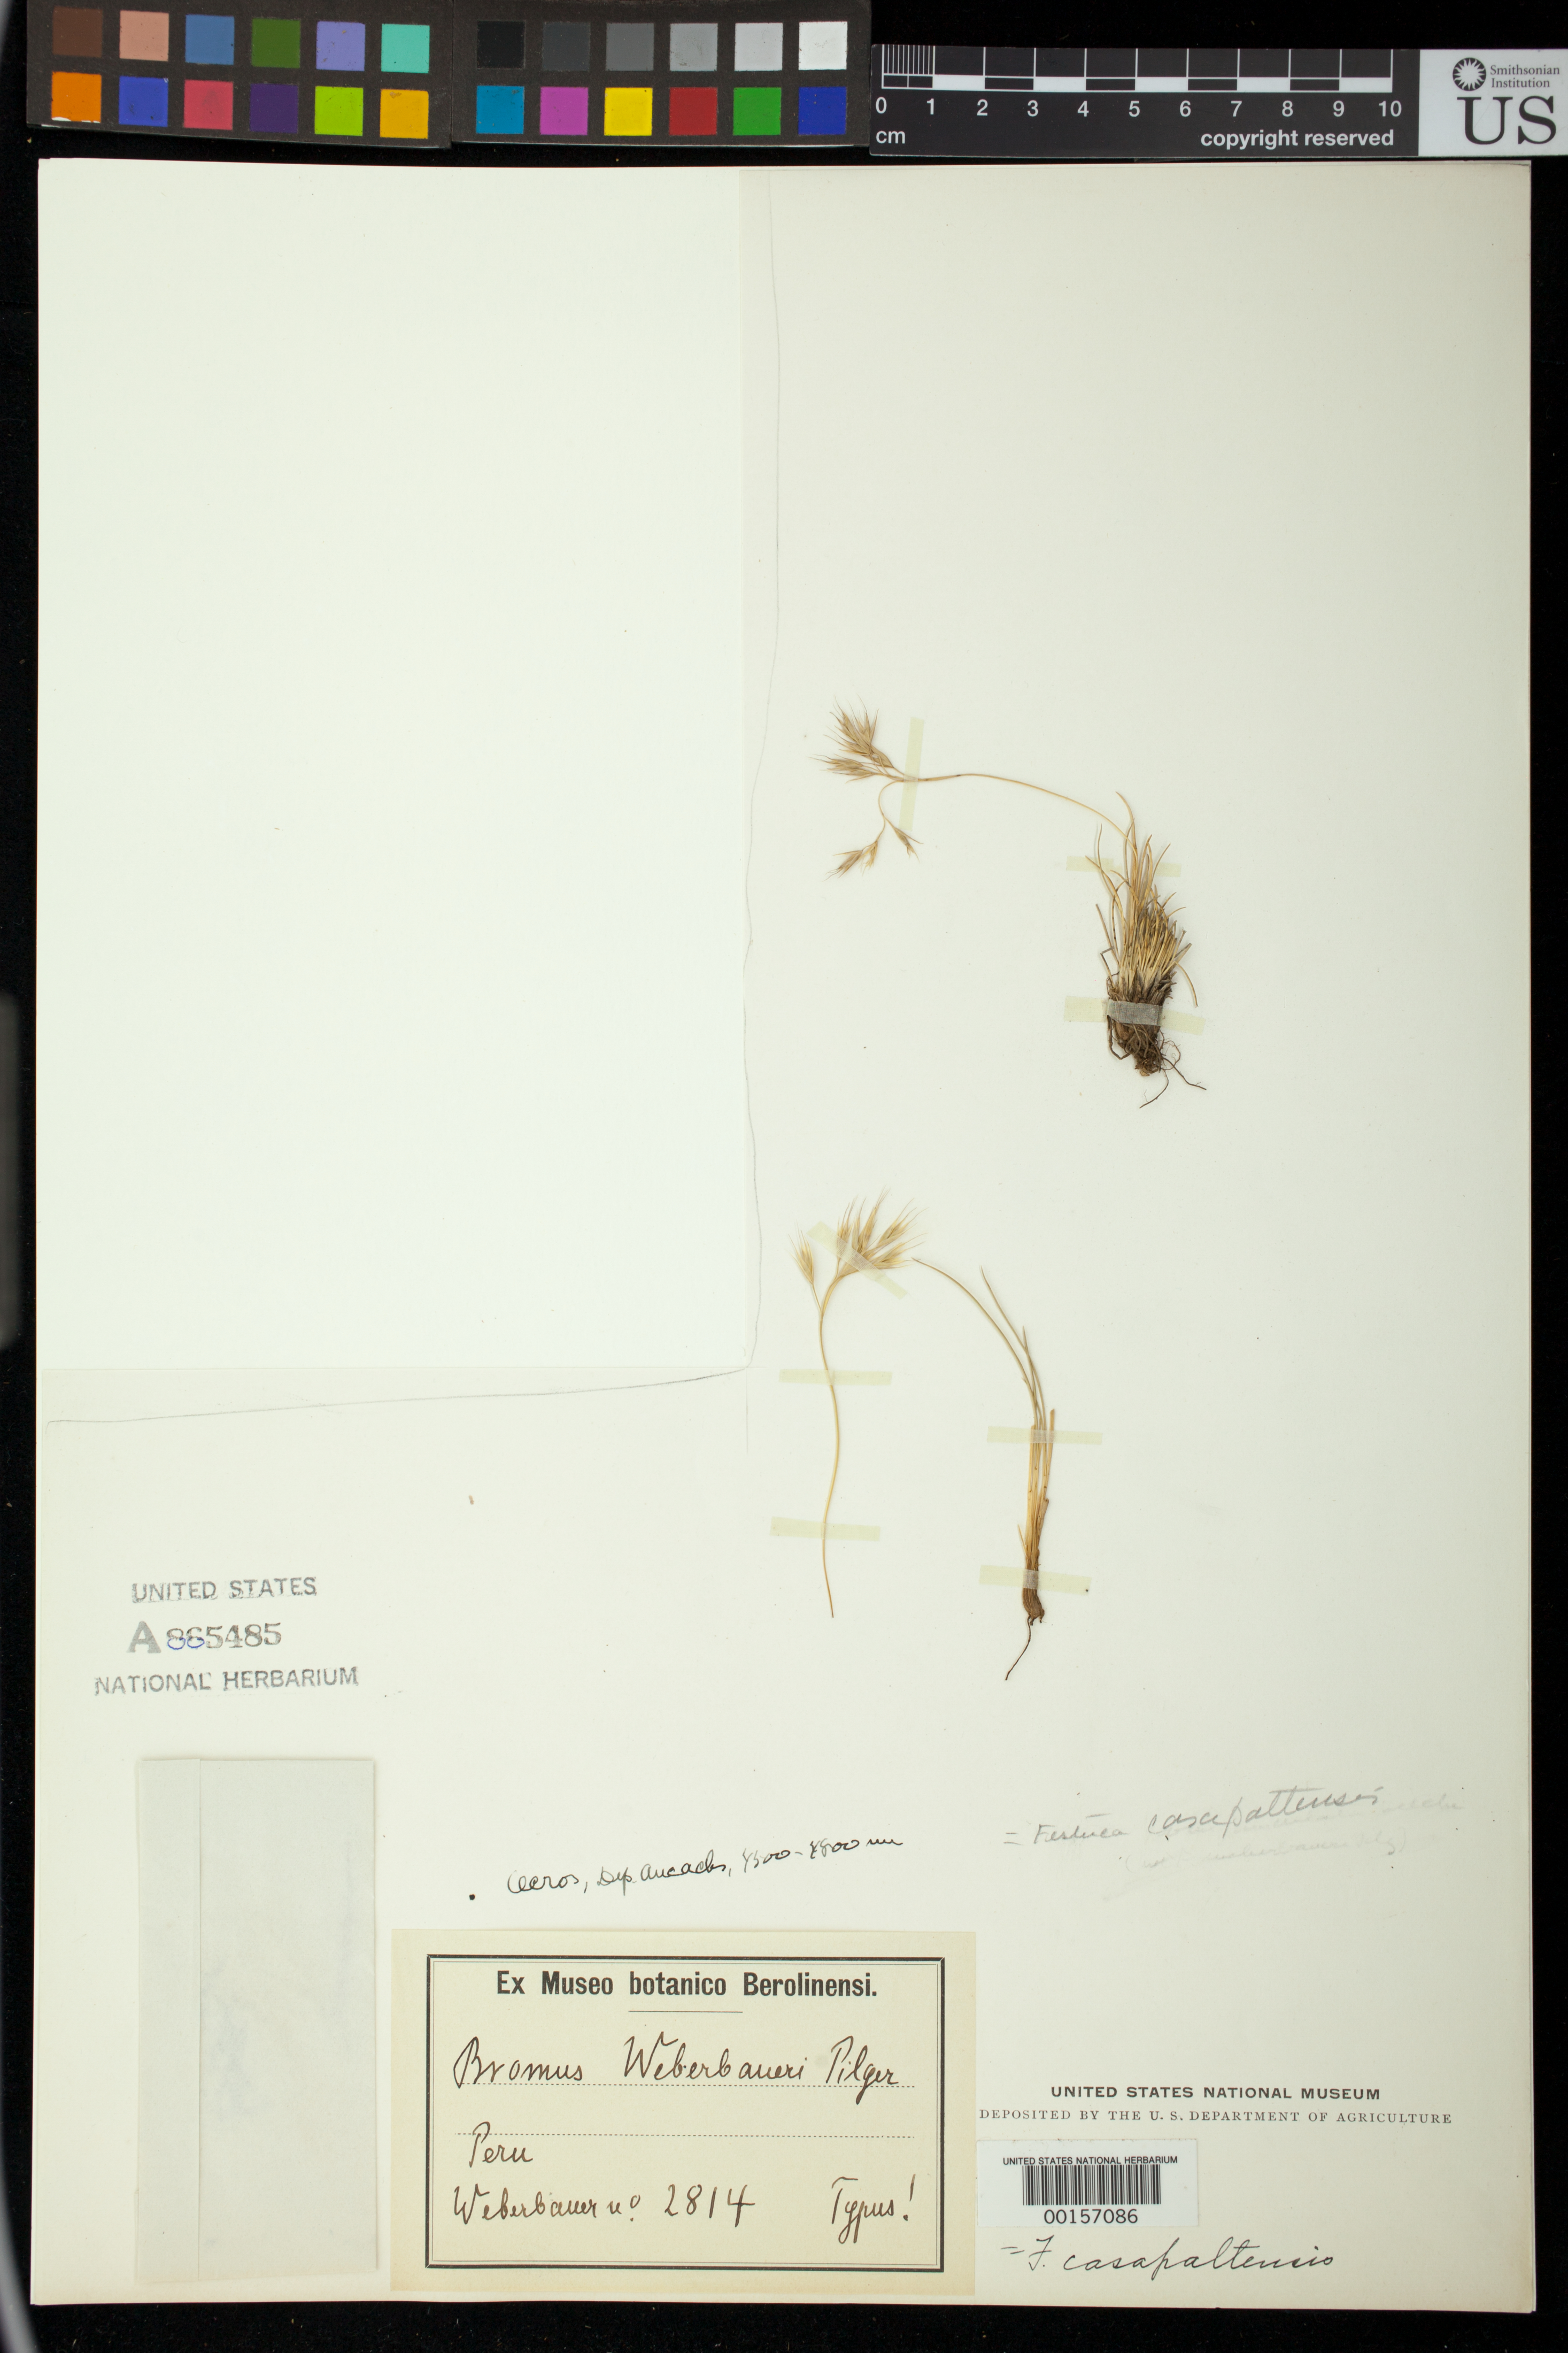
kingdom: Plantae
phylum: Tracheophyta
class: Liliopsida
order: Poales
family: Poaceae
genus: Bromus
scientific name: Bromus weberbaueri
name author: Pilg.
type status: Type Fragment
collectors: A. Weberbauer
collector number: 2814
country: Peru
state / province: Ancash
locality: Dep. Ancash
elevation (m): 4300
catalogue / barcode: US 865485A